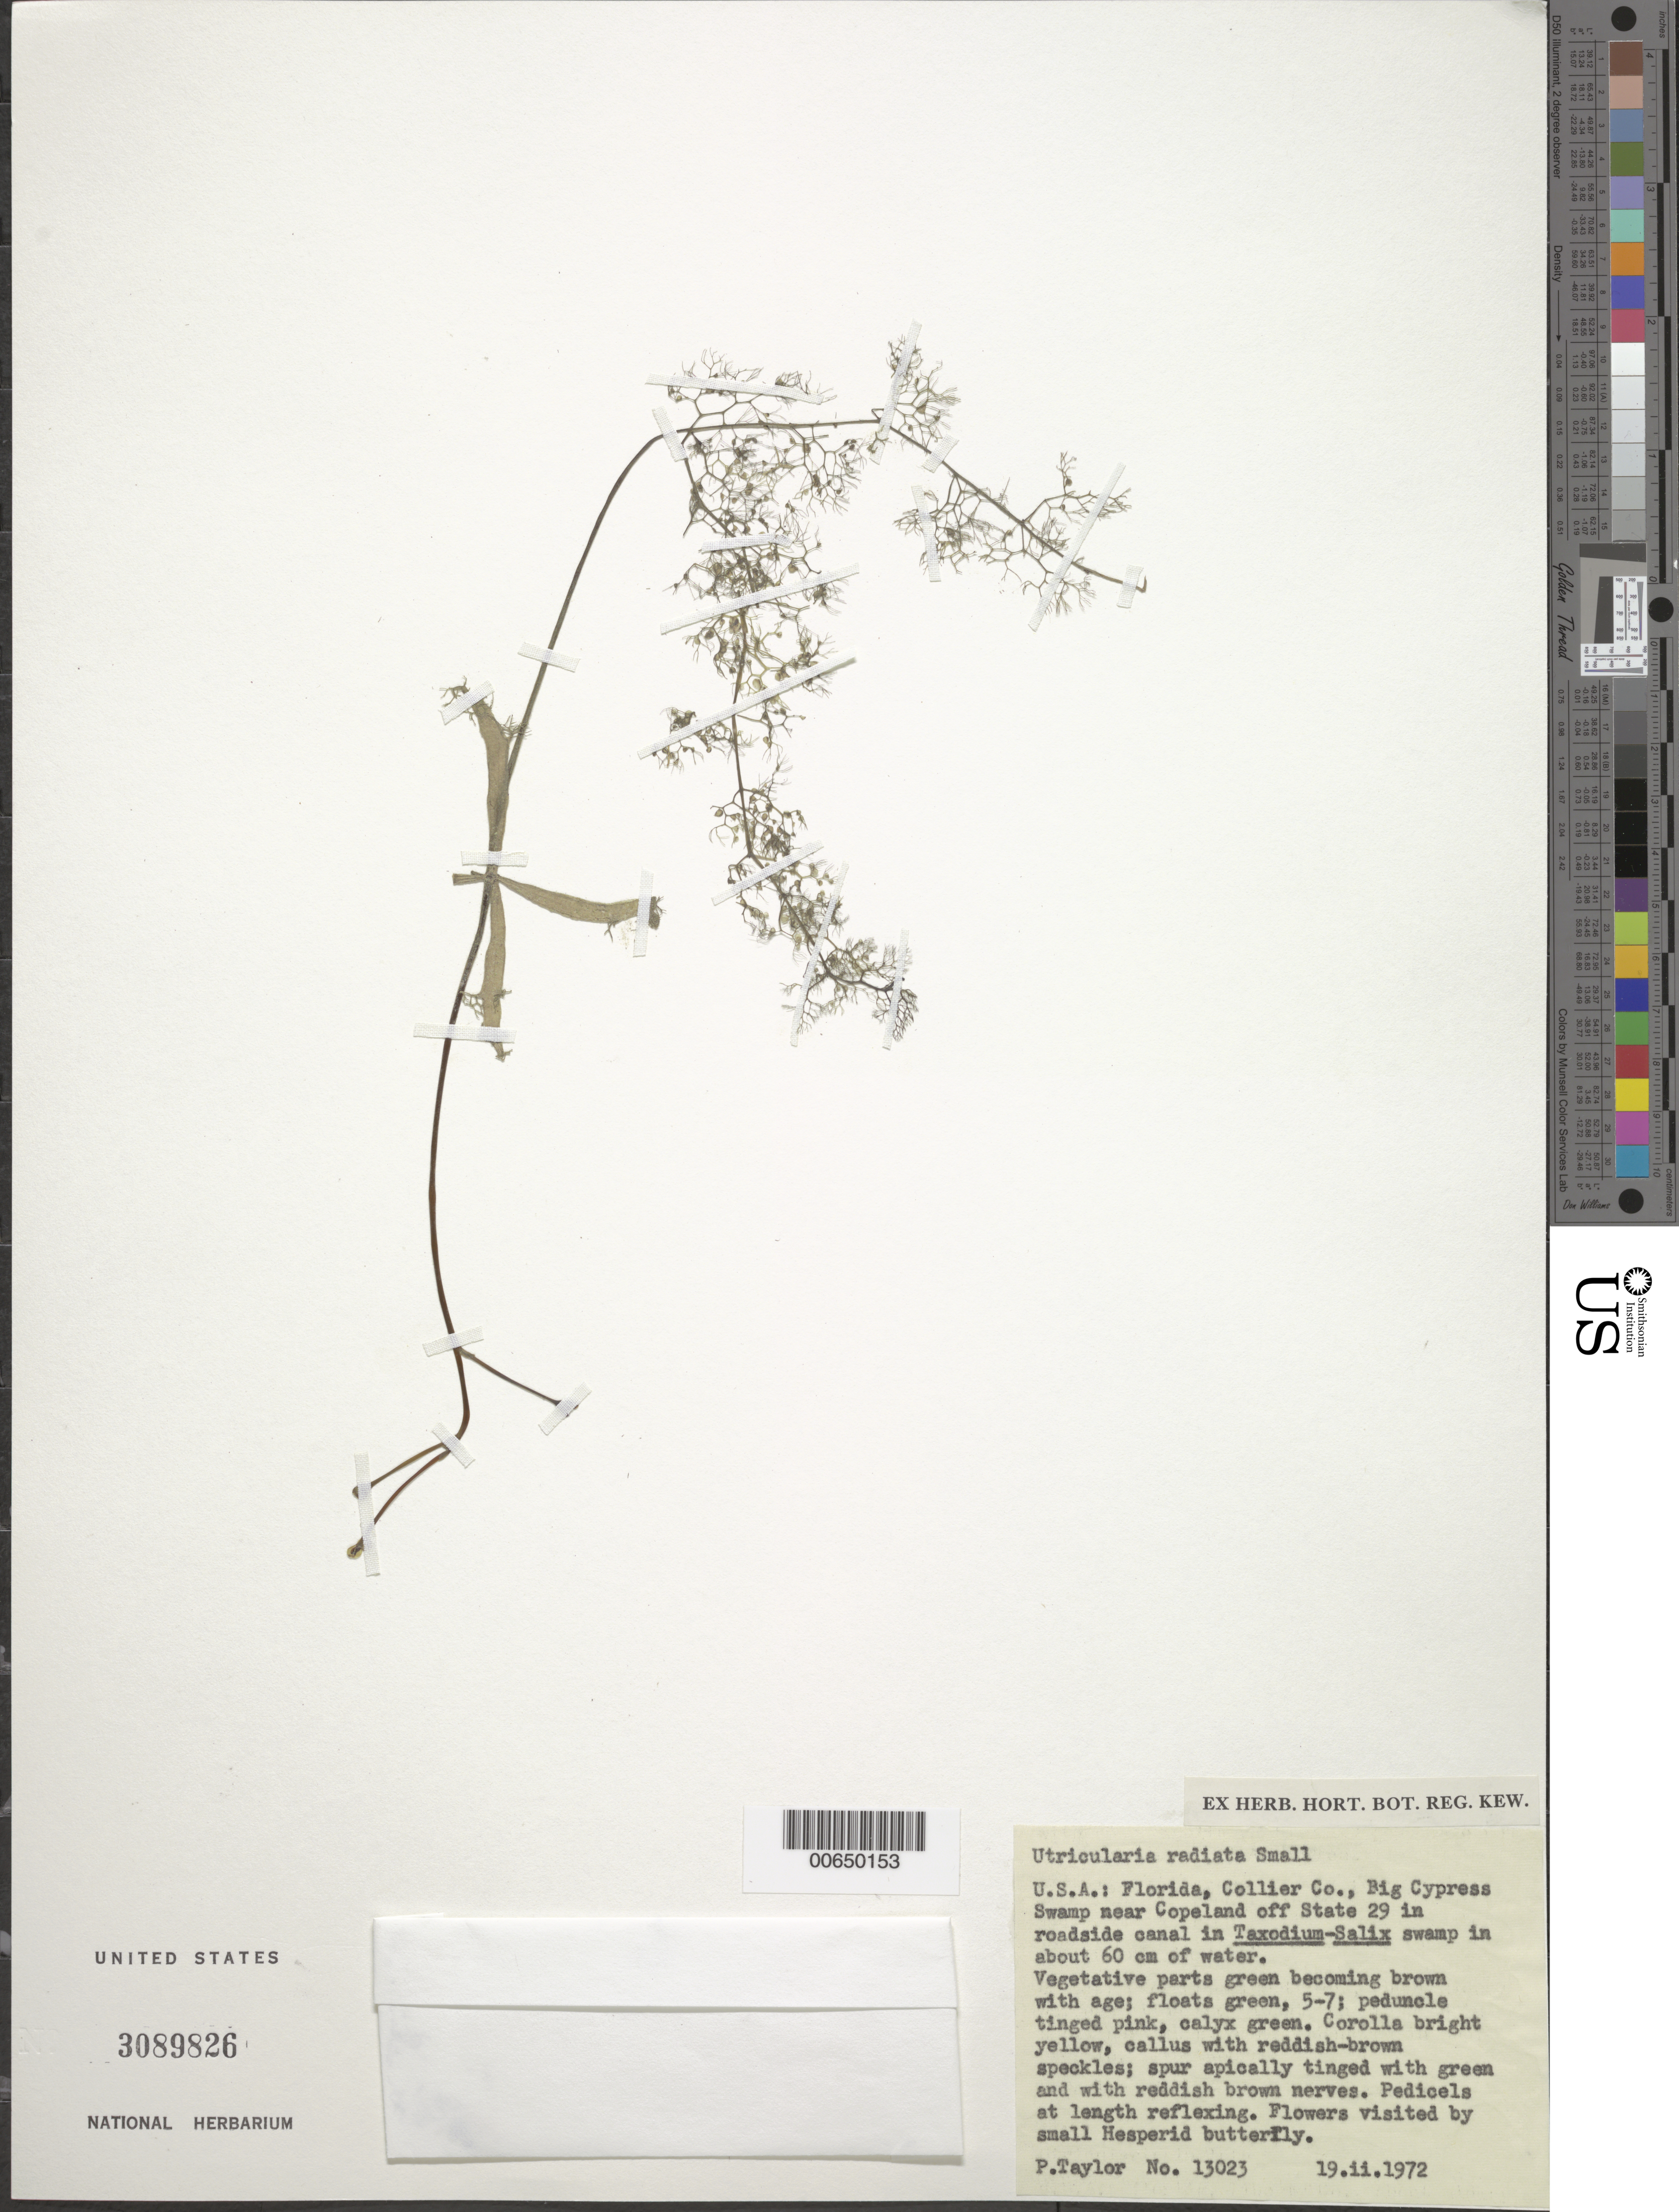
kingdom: Plantae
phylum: Tracheophyta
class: Magnoliopsida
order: Lamiales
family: Lentibulariaceae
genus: Utricularia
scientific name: Utricularia radiata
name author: Small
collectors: P. G. Taylor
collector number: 13023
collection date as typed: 19 Feb 1972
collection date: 1972-02-19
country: United States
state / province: Florida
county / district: Collier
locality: Big Cypress Swamp near Copeland off State 29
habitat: In roadside canal in Taxodium-Salix swamp in about 60 cm of water.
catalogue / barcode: US 3089826